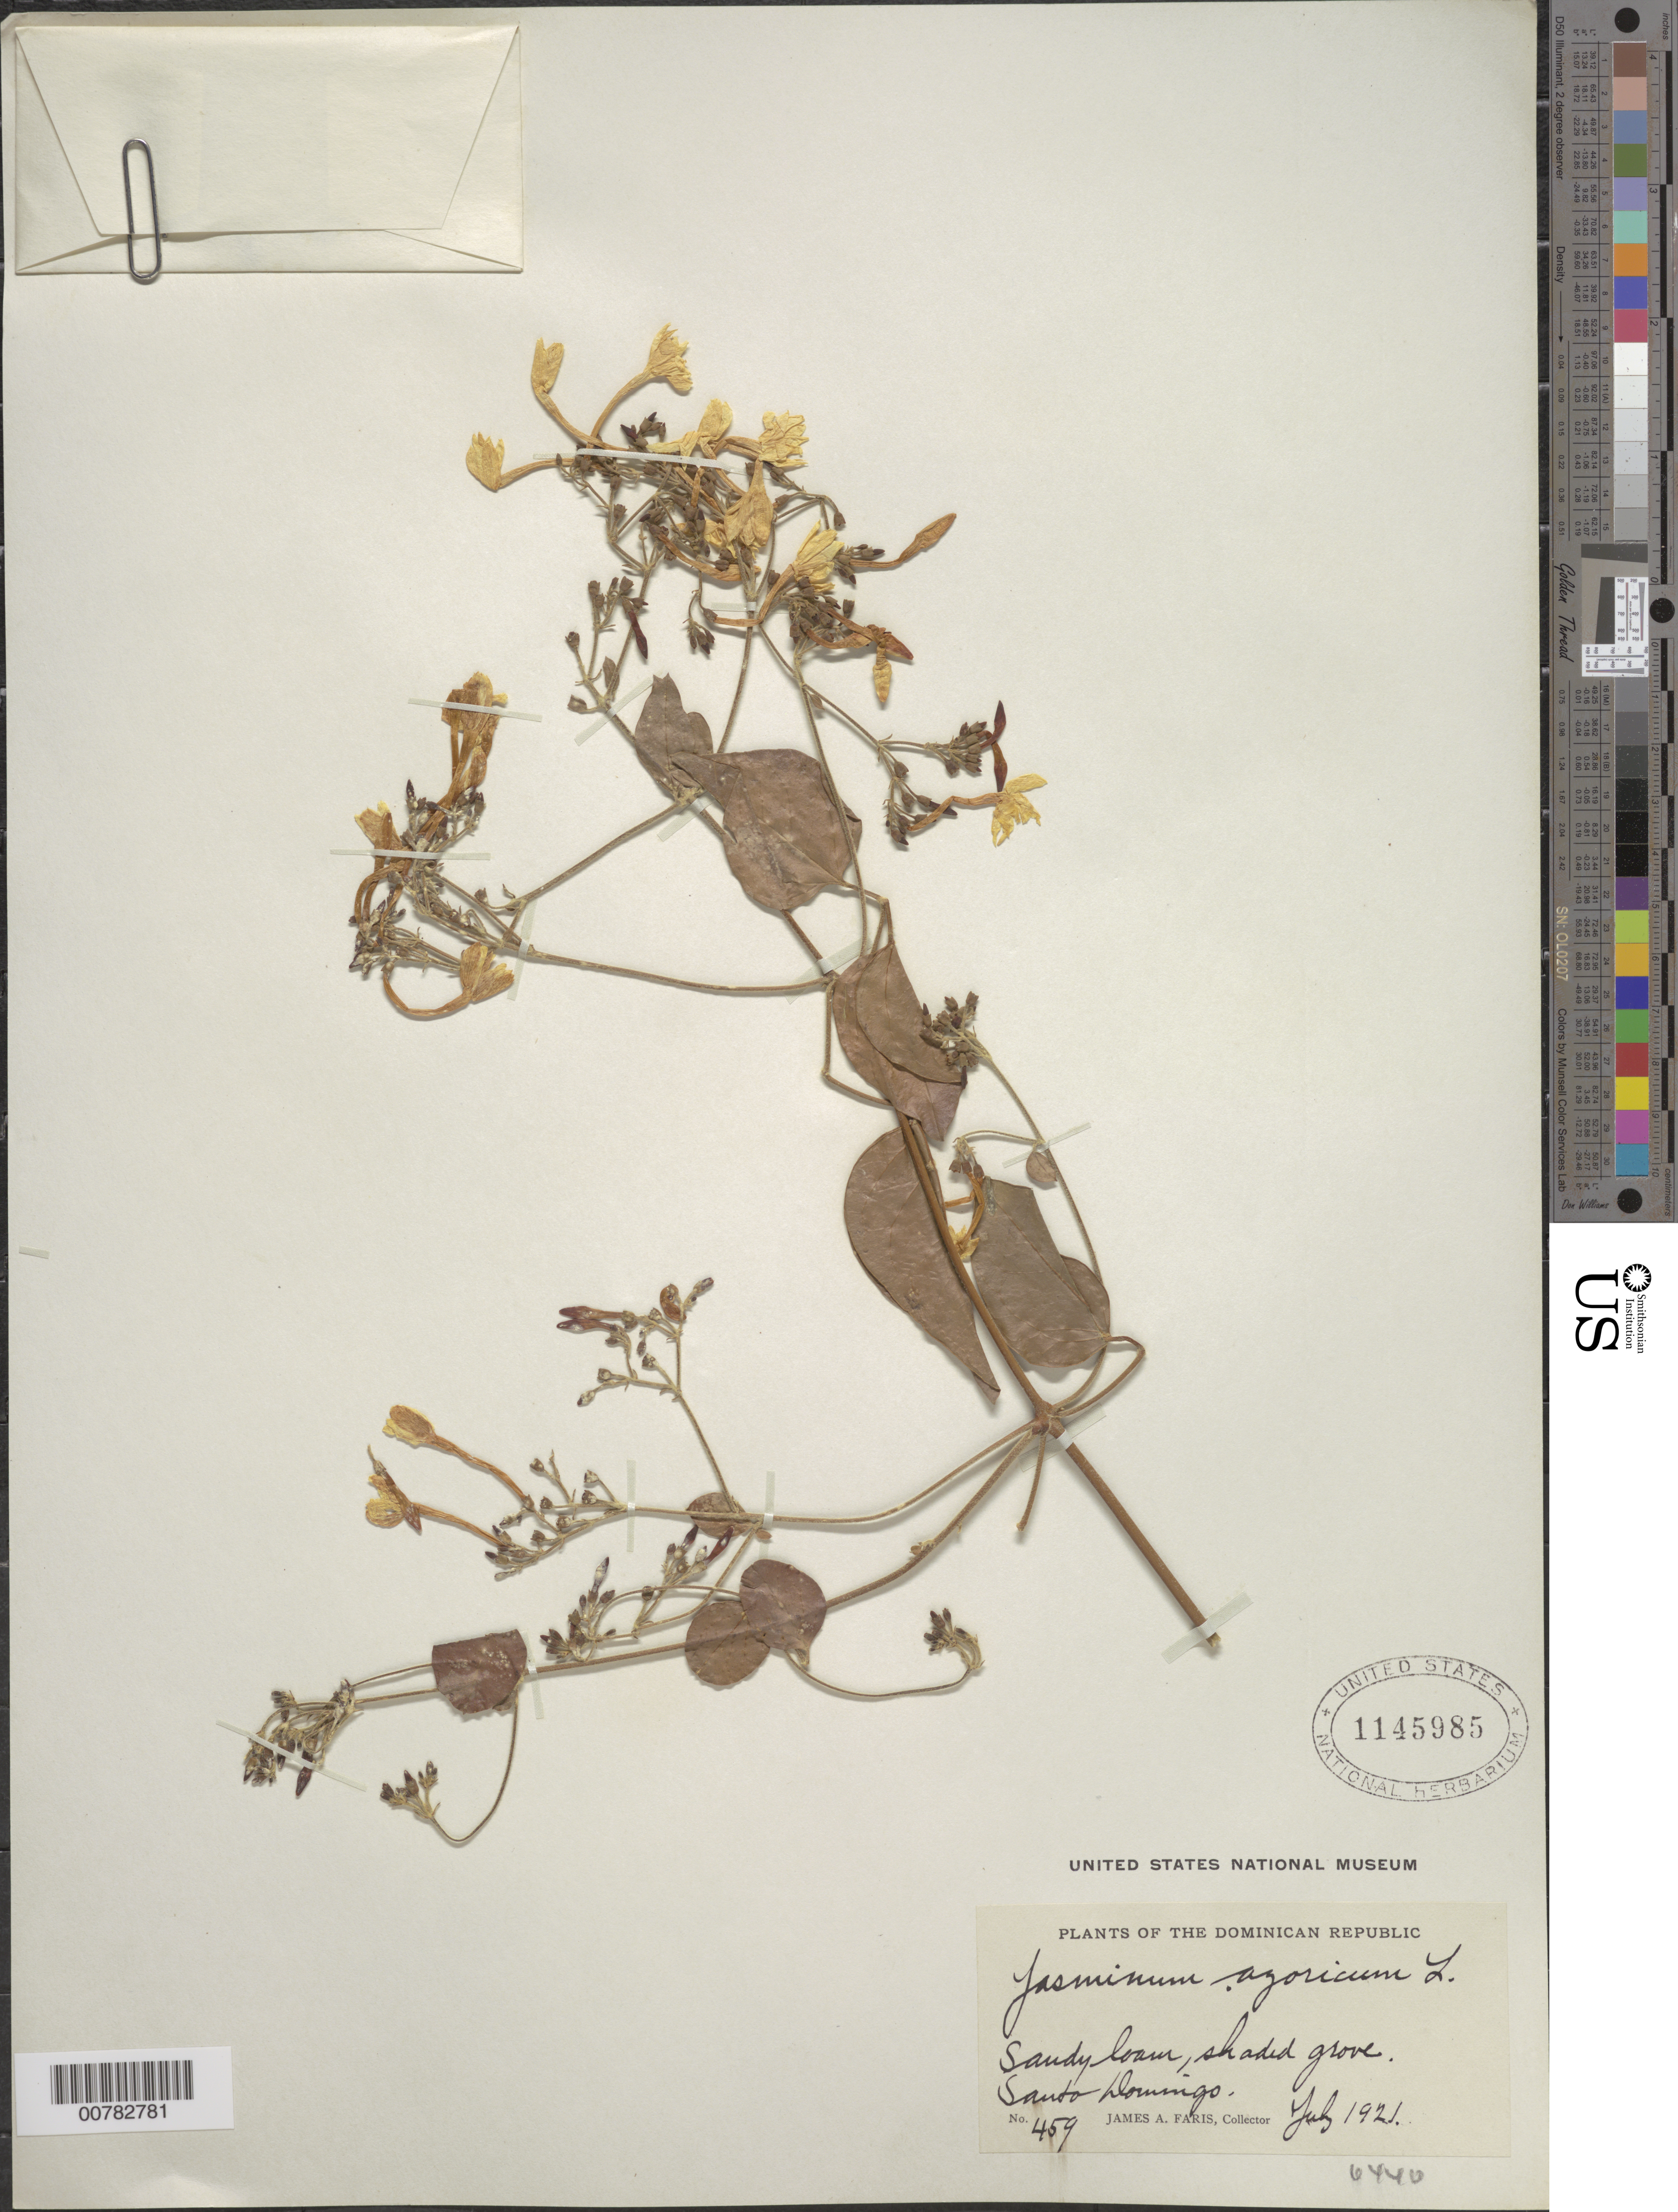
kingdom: Plantae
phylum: Tracheophyta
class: Magnoliopsida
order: Lamiales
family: Oleaceae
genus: Jasminum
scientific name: Jasminum fluminense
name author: Vell.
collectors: J. Faris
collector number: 459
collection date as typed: Jul 1910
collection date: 1910-07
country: Dominican Republic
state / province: San Cristóbal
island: Hispaniola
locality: Santo Domingo.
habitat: Sandy loam, shaded grove.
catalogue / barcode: US 1145985